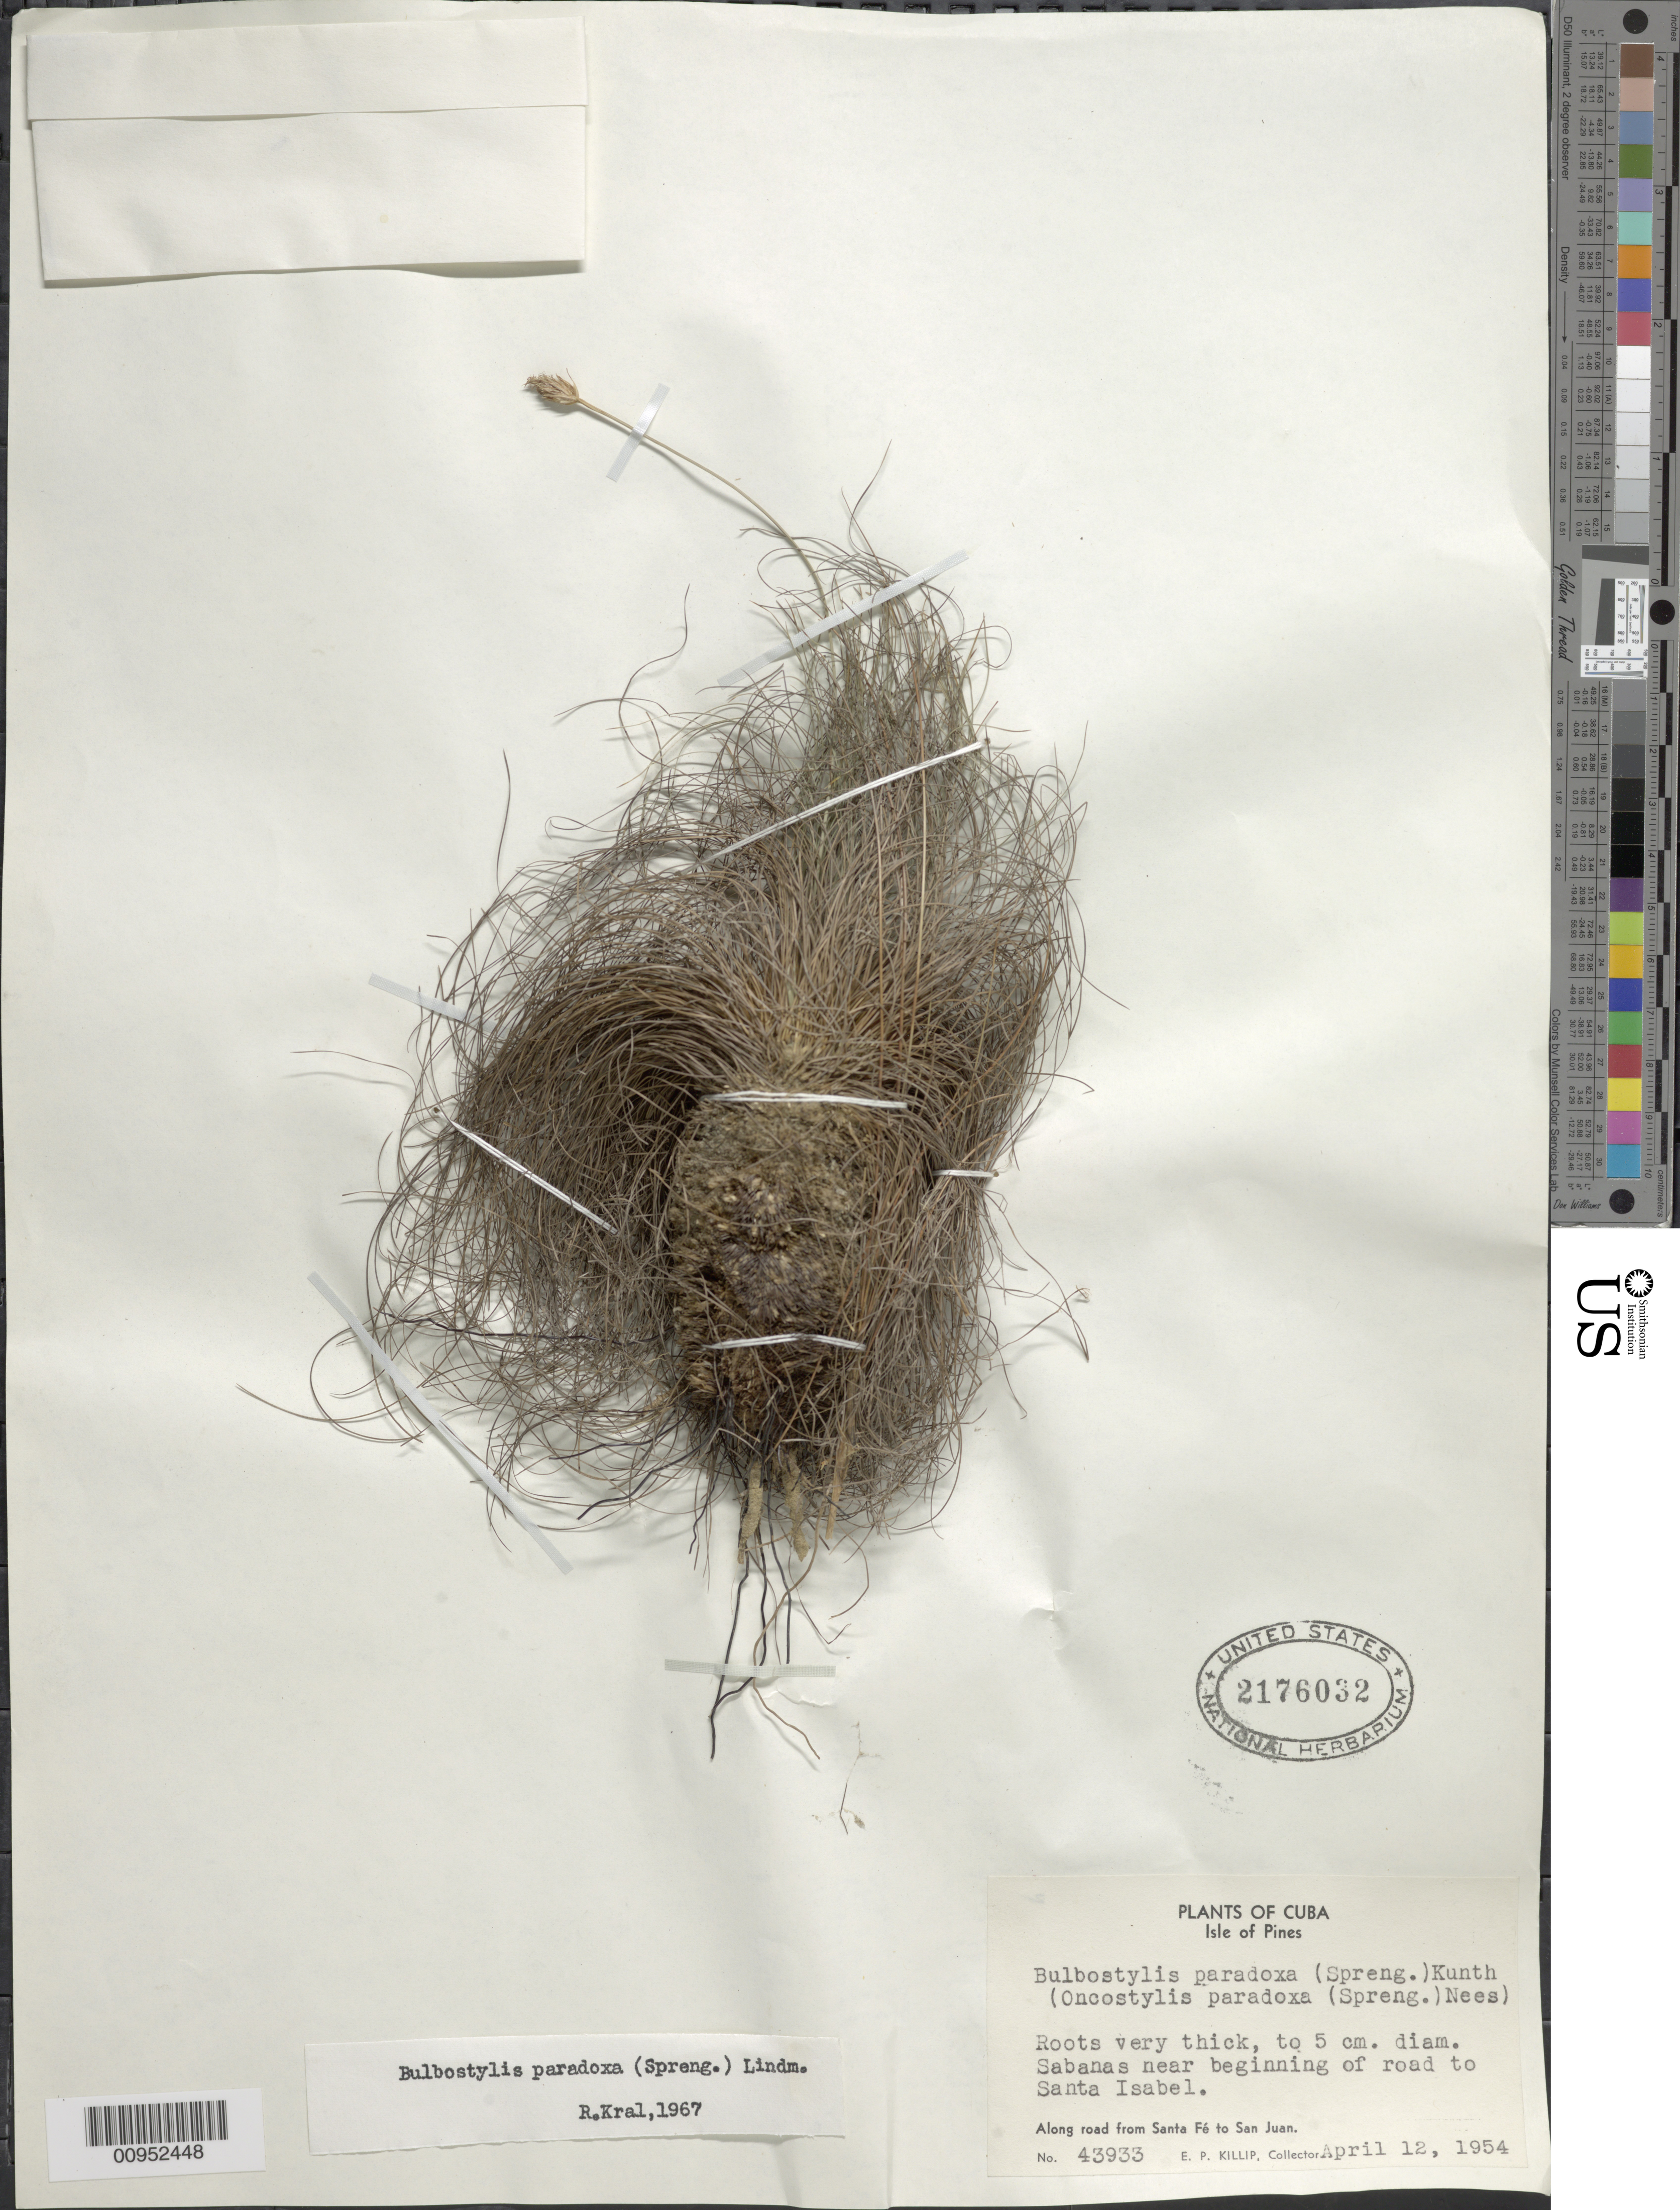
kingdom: Plantae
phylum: Tracheophyta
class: Liliopsida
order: Poales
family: Cyperaceae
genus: Bulbostylis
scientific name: Bulbostylis paradoxa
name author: (Spreng.) Lindm.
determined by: Kral, Robert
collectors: E. P. Killip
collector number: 43933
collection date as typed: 12 Apr 1954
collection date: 1954-04-12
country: Cuba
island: Isla de la Juventud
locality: Sabanas near beginning of road to Santa Isabel, along road from Santa Fé to San Juan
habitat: Sabanas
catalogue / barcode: US 2176032